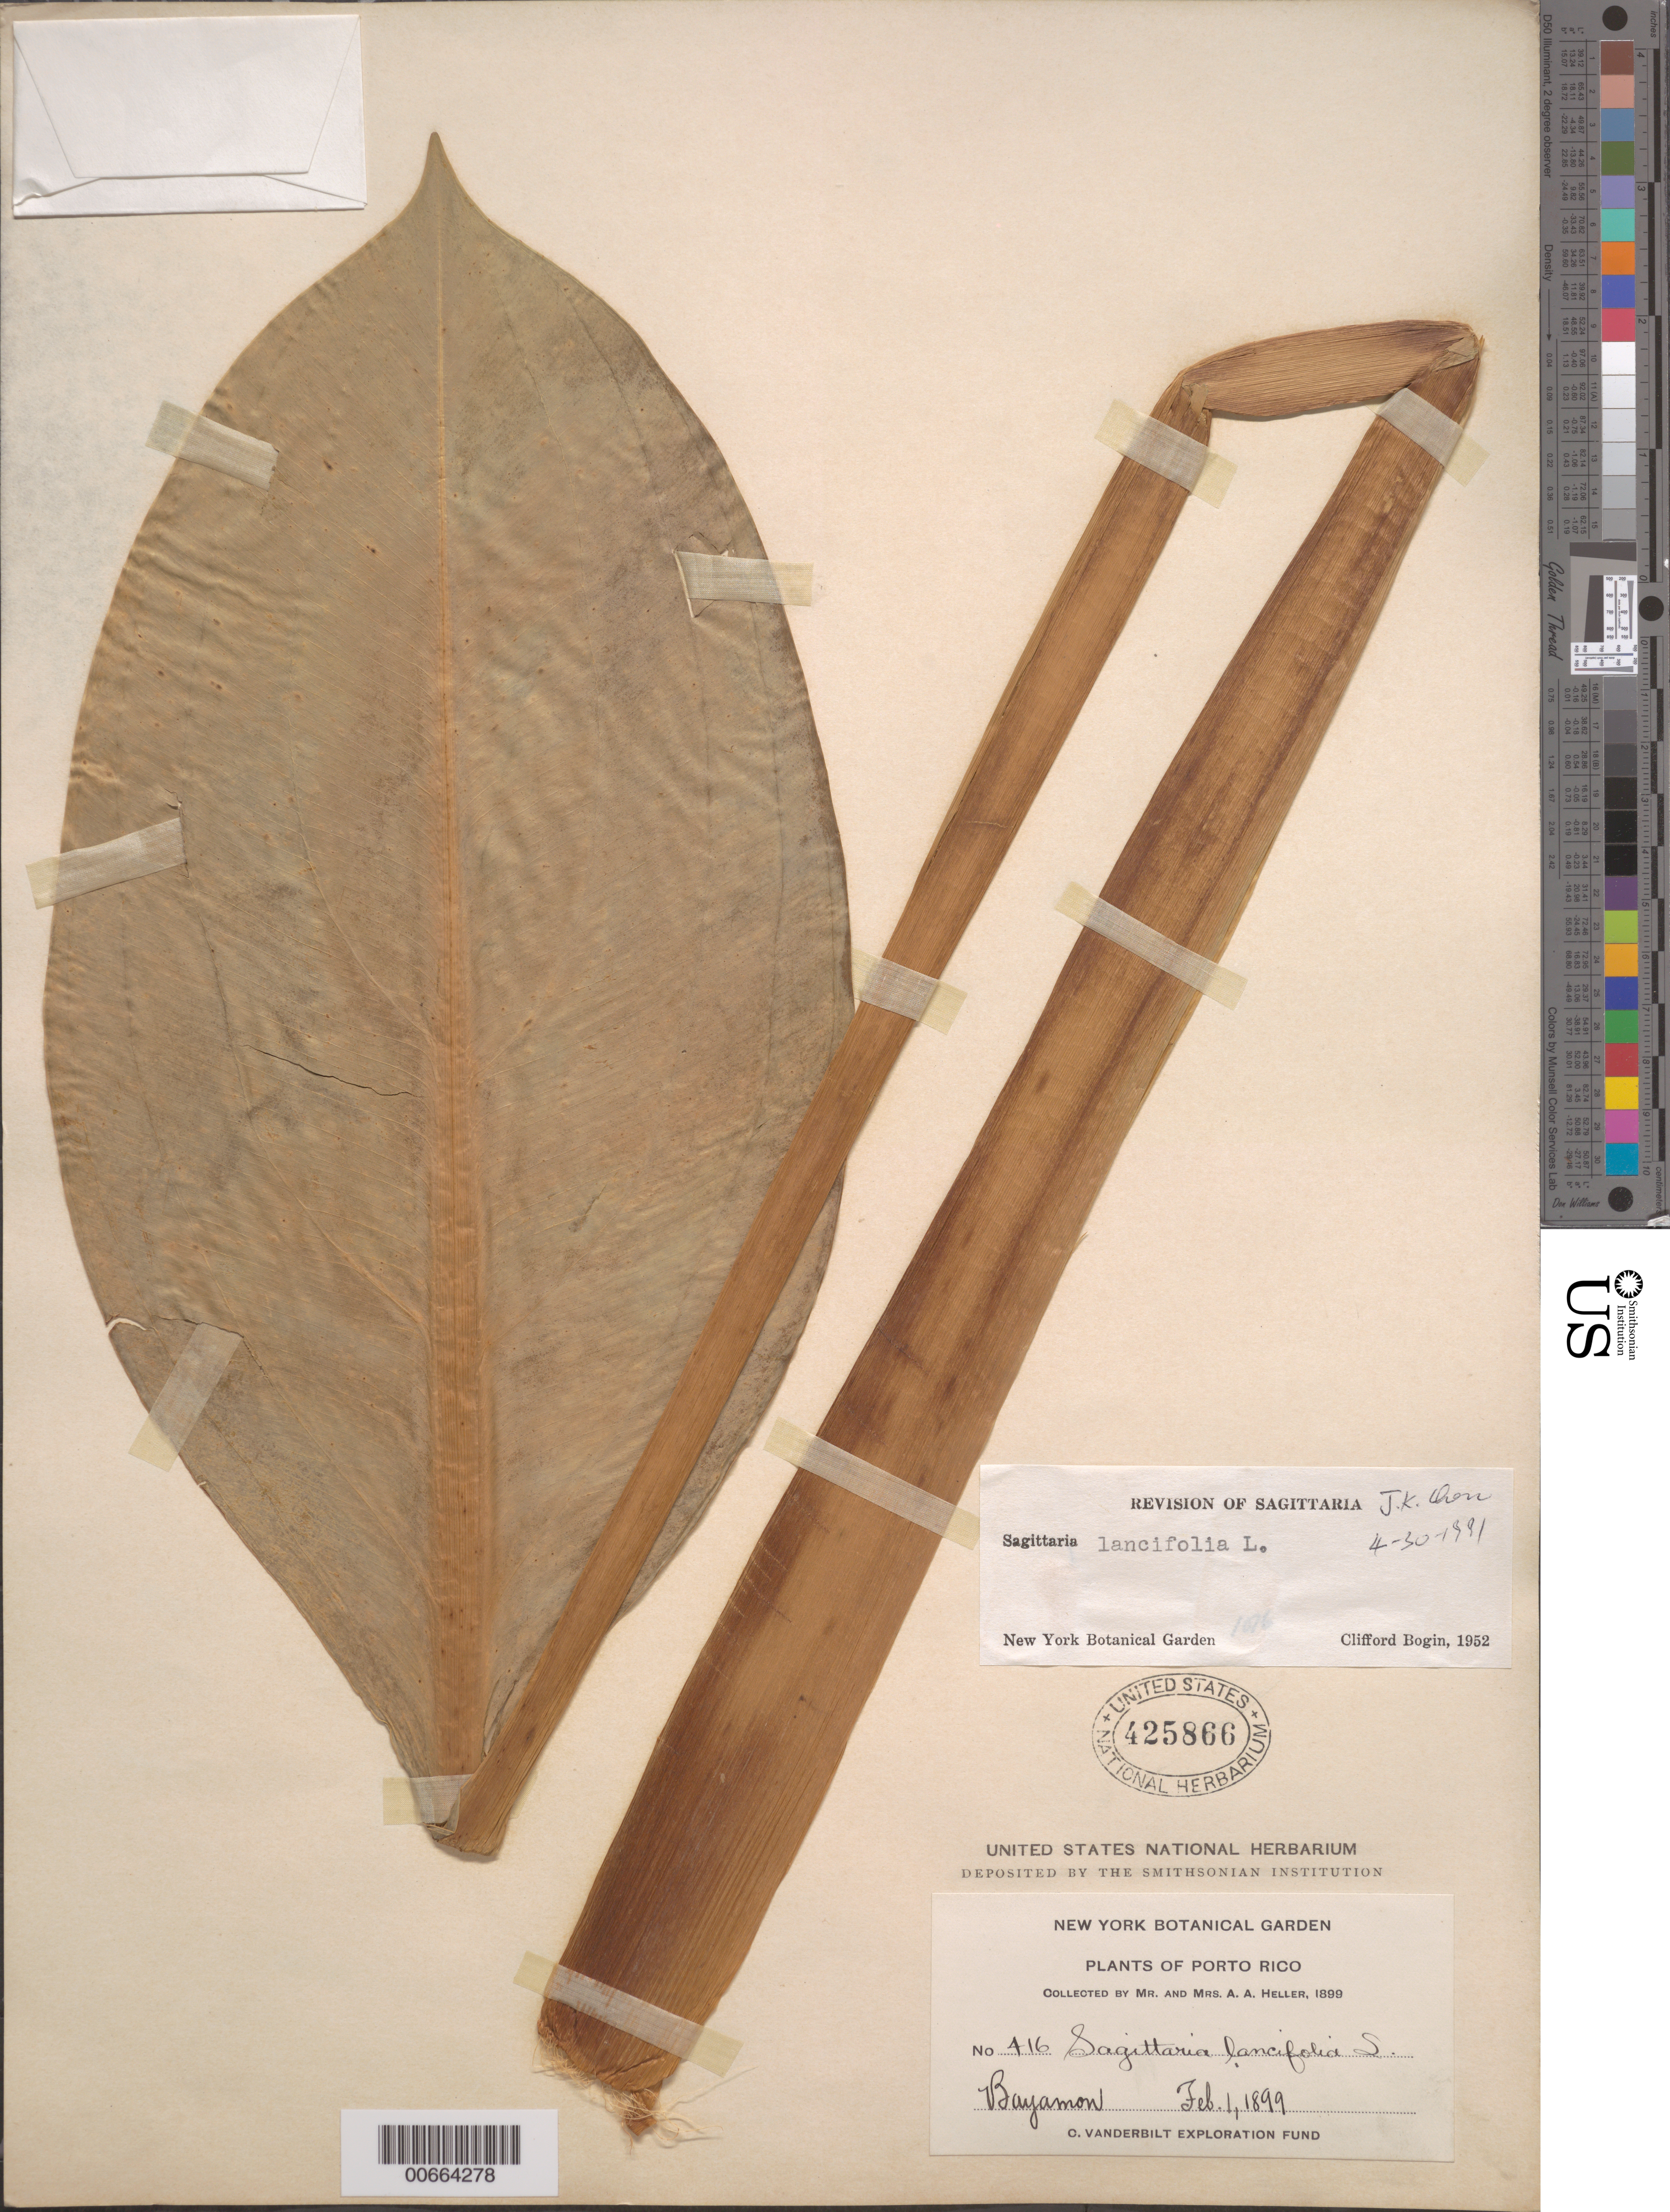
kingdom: Plantae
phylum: Tracheophyta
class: Liliopsida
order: Alismatales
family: Alismataceae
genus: Sagittaria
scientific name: Sagittaria lancifolia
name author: L.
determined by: Chen, J. K.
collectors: A. A. Heller & E. G. Heller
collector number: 416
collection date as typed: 01 Feb 1899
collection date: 1899-02-01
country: Puerto Rico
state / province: Bayamón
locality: Bayamon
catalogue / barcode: US 425866